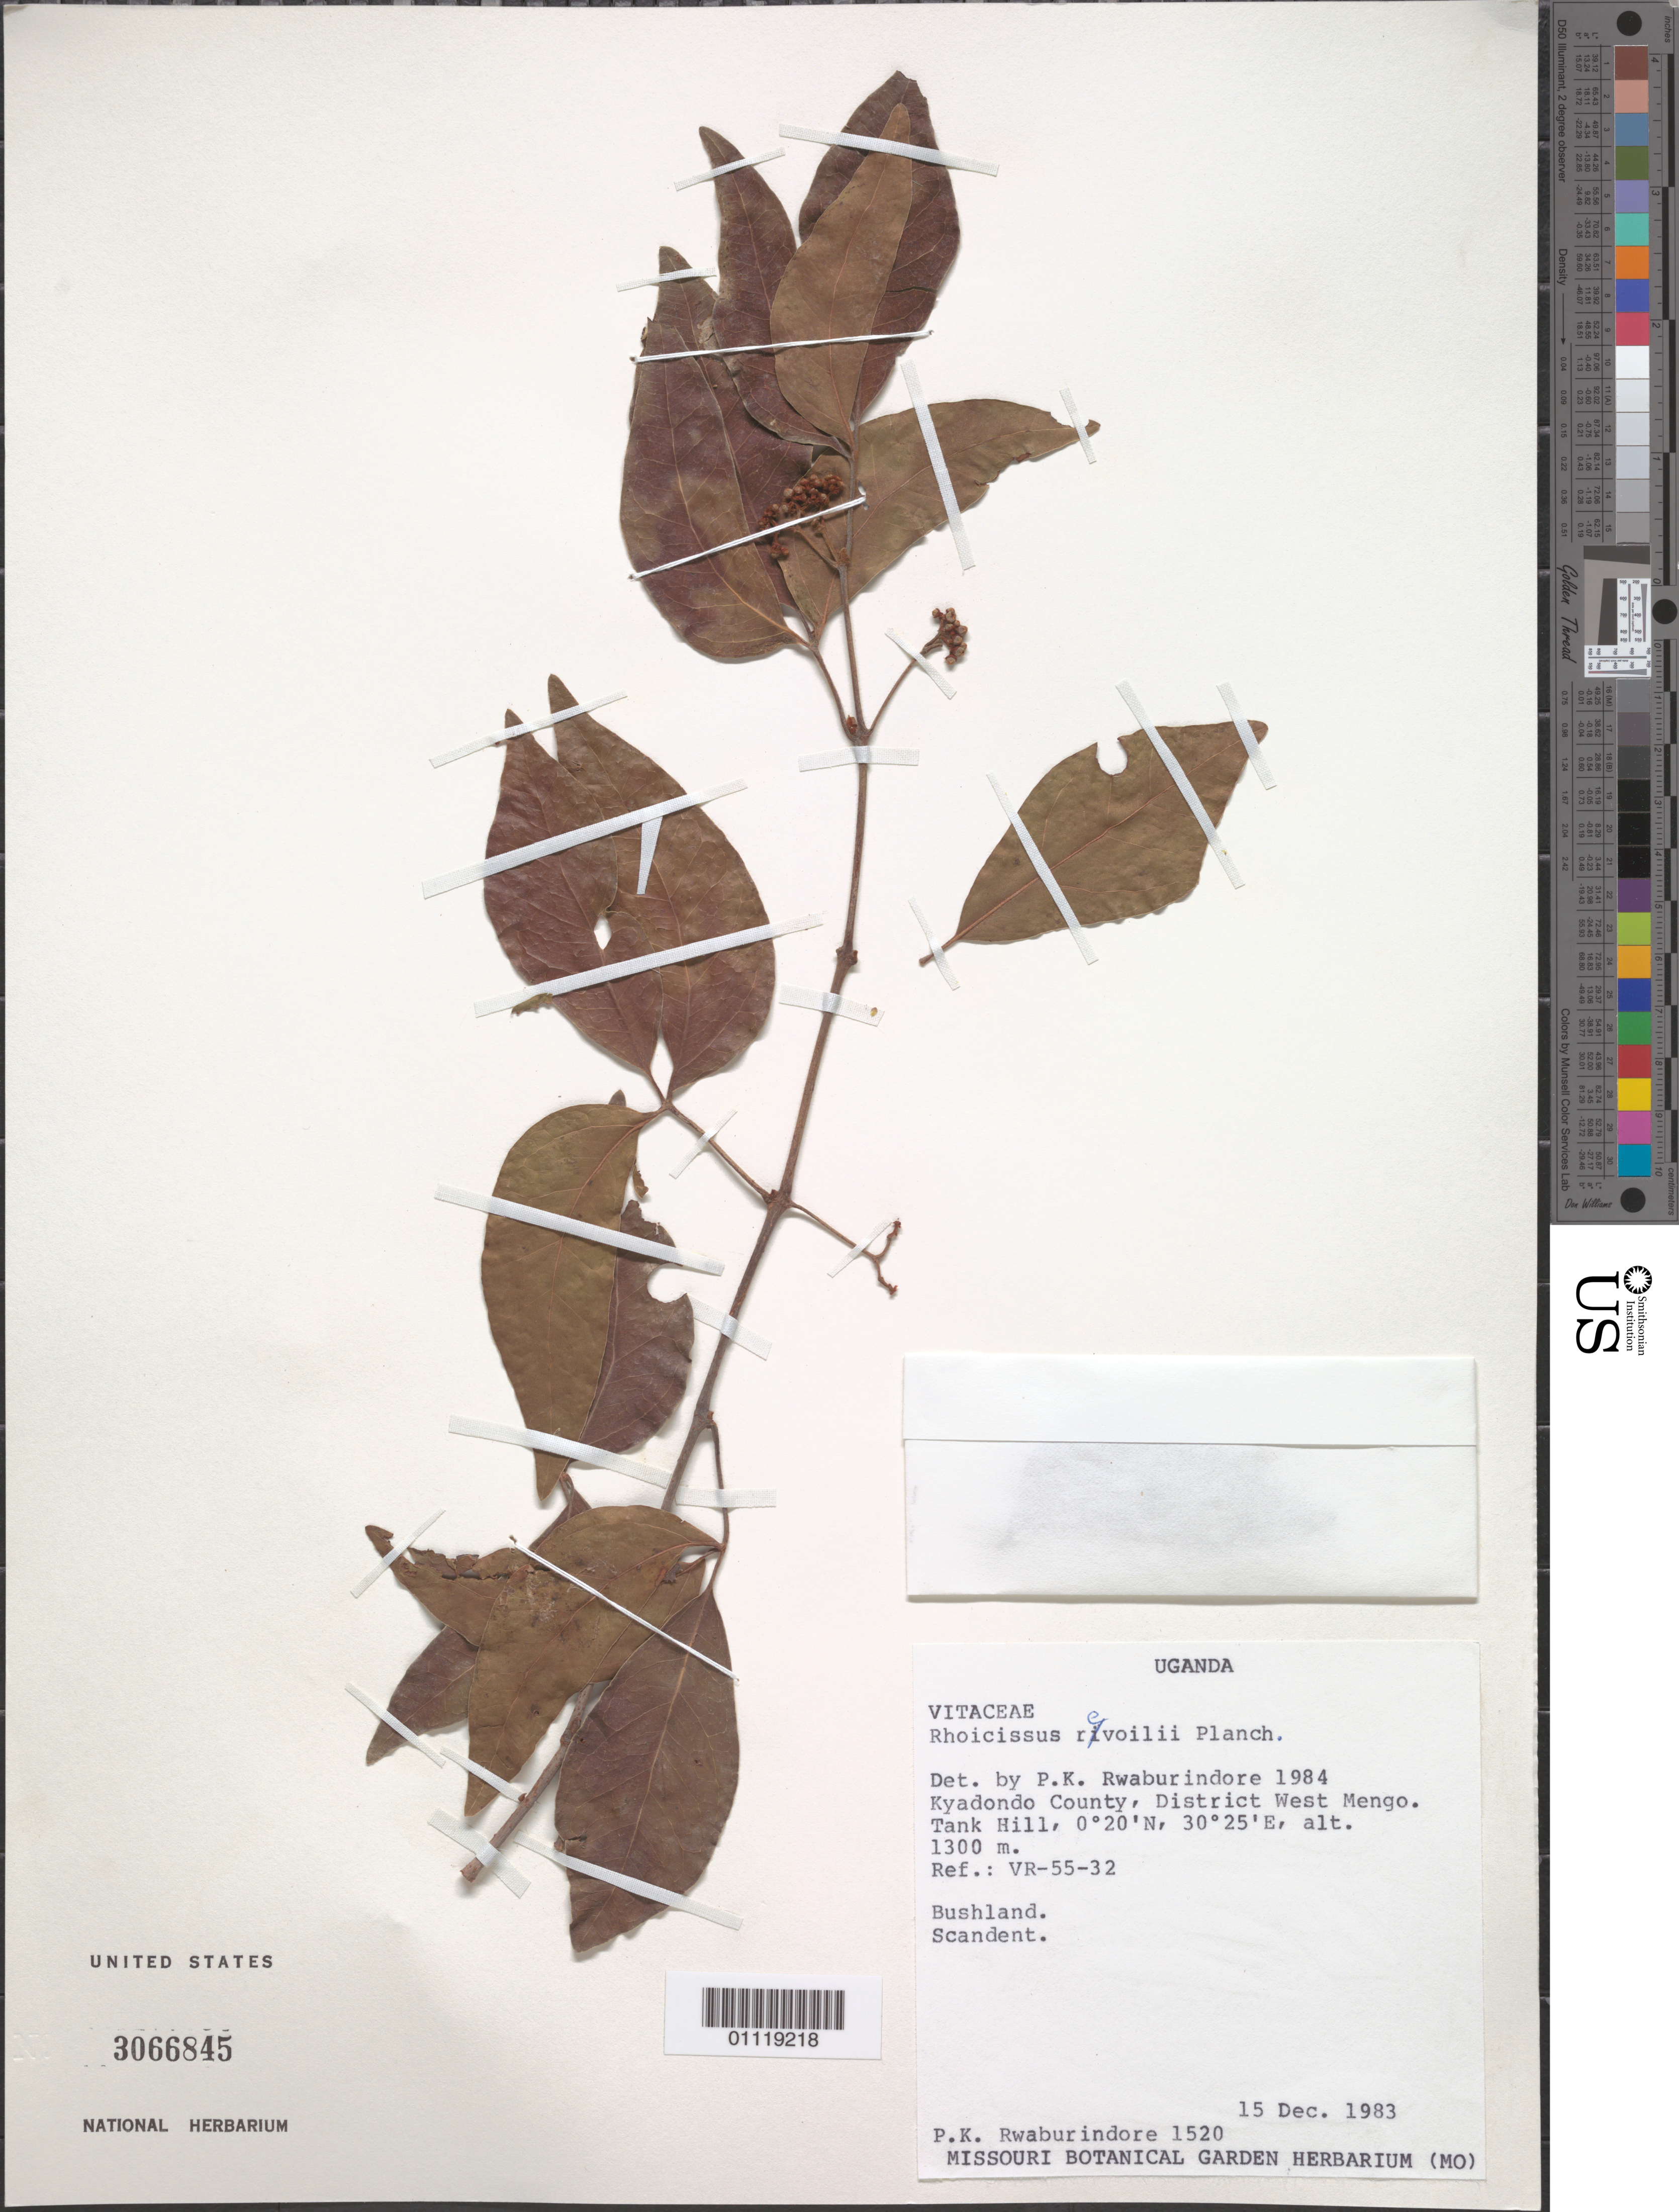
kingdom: Plantae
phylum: Tracheophyta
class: Magnoliopsida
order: Vitales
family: Vitaceae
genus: Rhoicissus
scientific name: Rhoicissus revoilii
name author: Planch.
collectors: P. Rwaburindore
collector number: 1520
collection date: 1983-12-15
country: Uganda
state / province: Central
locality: Tank Hill. West Menga. Kyadondo.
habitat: Bushland. Scandent.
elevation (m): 1300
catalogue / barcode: US 3066845